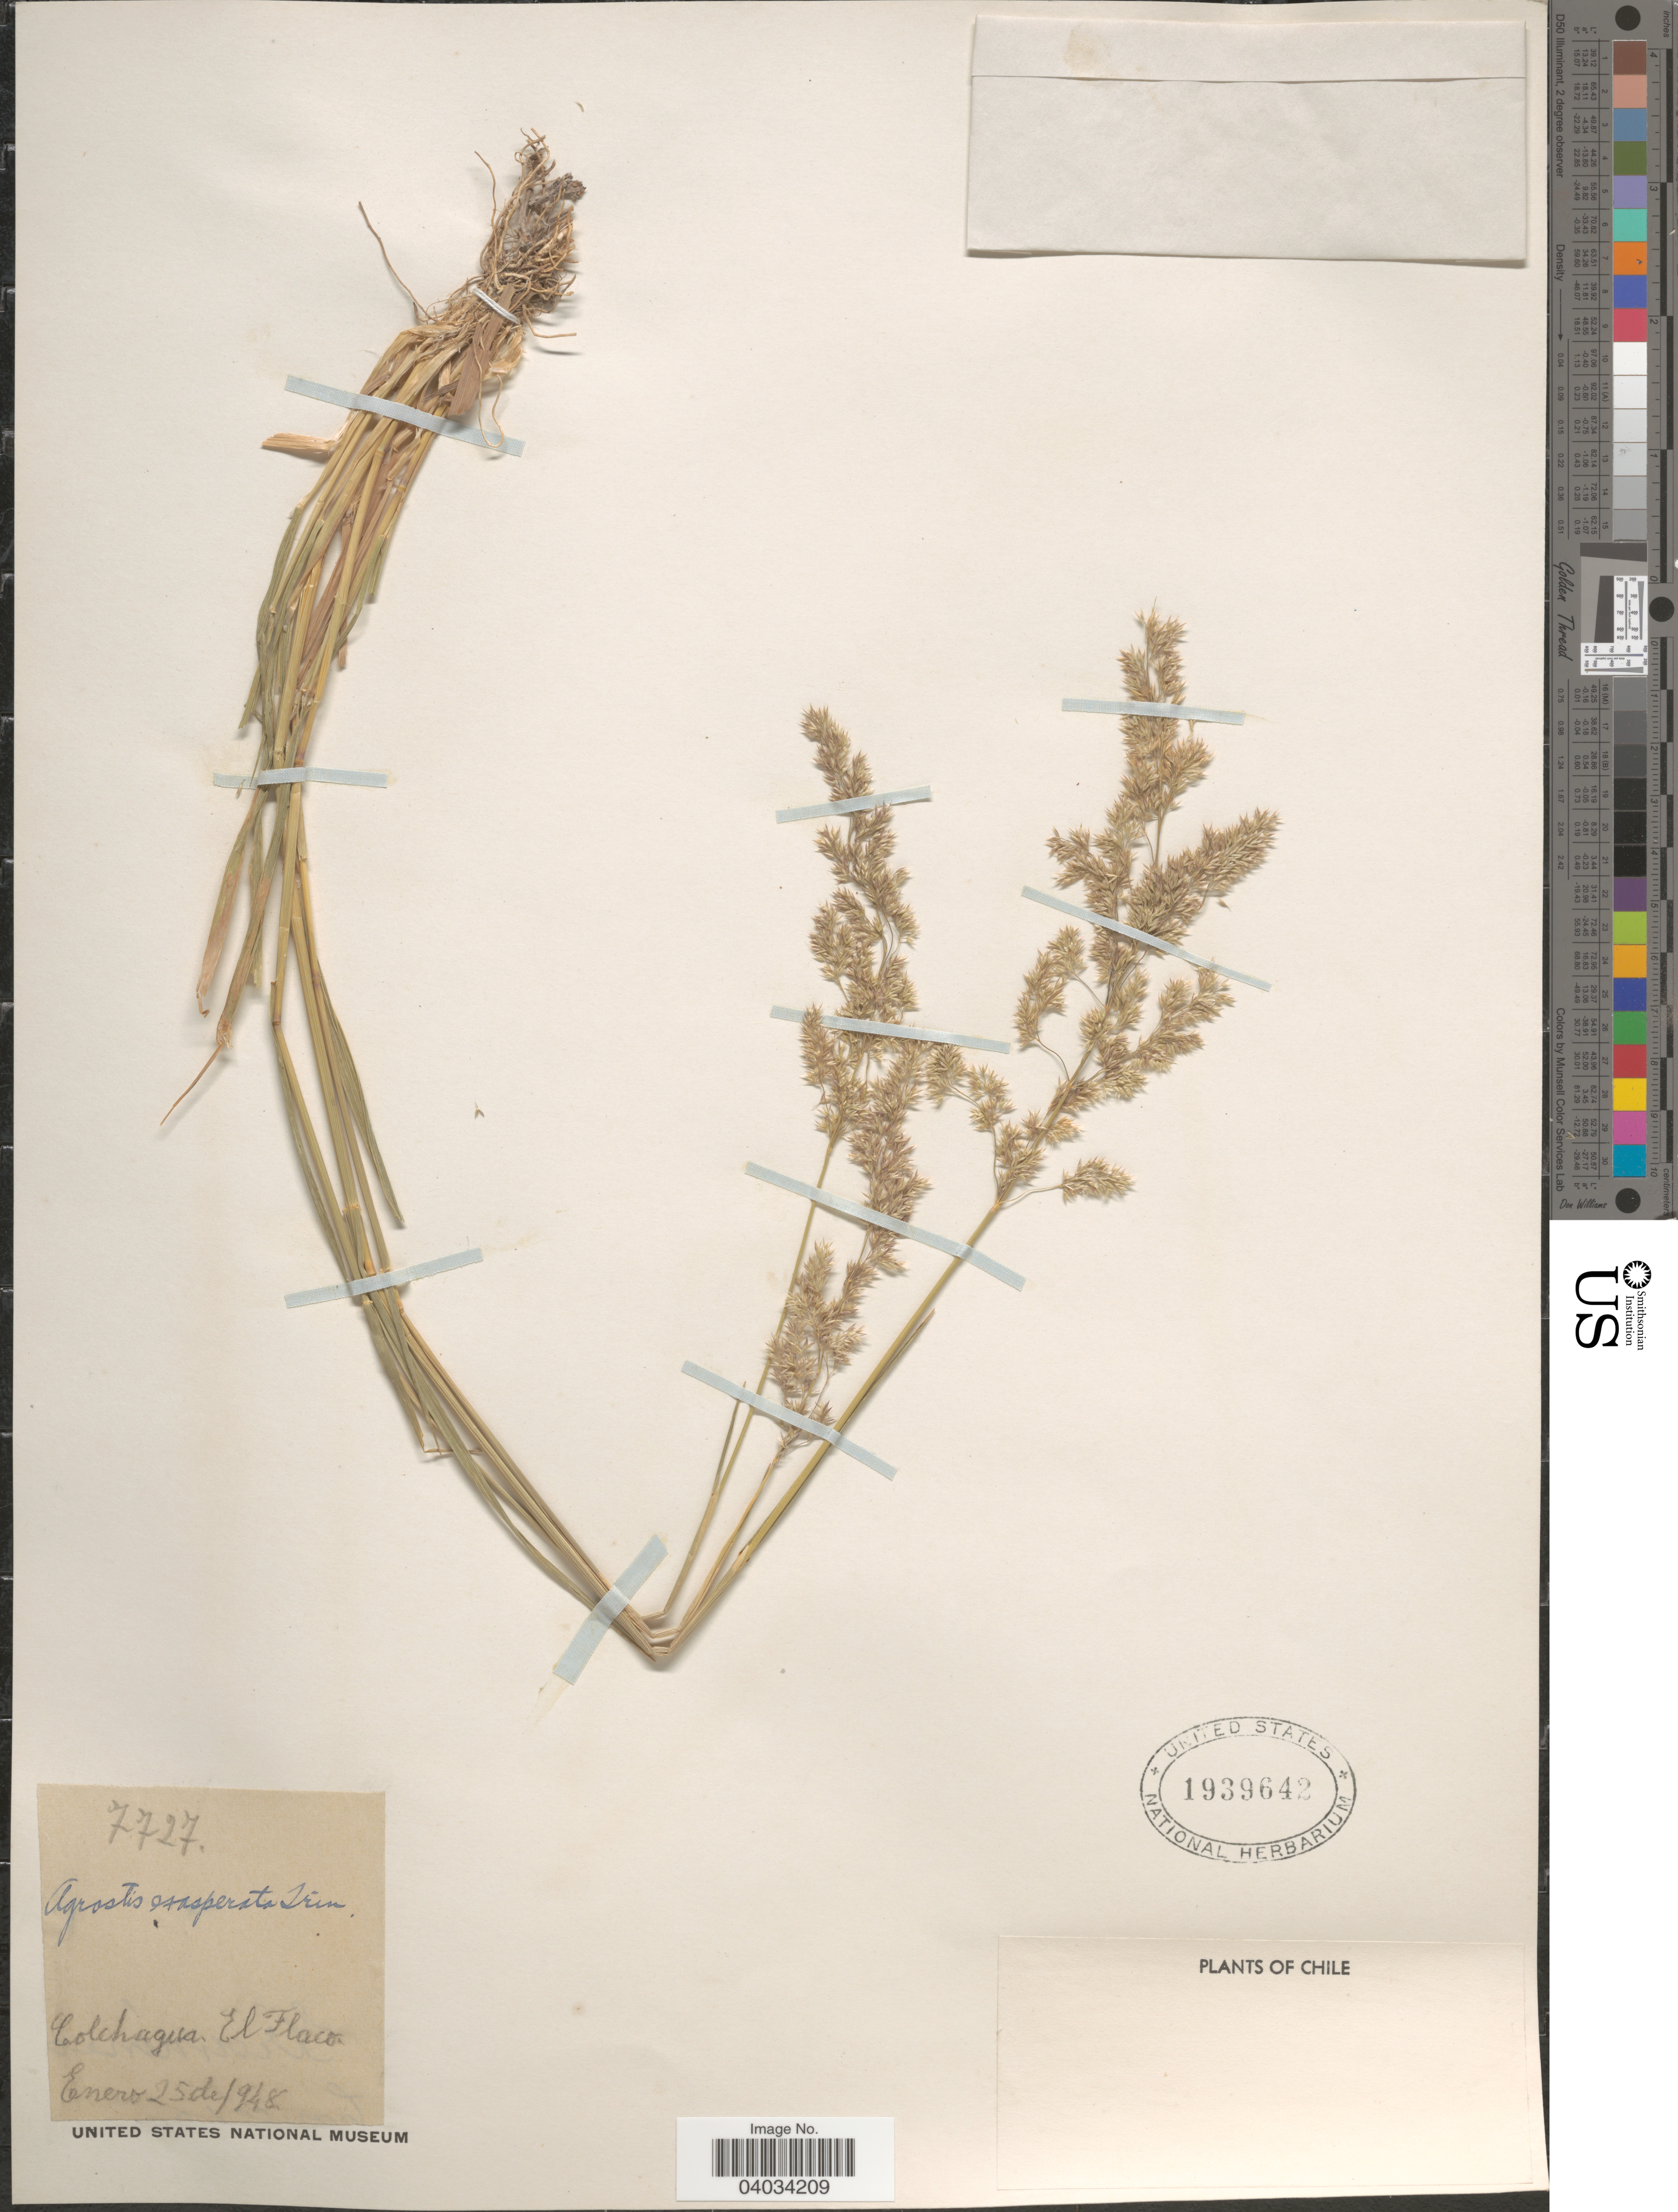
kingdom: Plantae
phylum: Tracheophyta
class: Liliopsida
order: Poales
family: Poaceae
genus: Polypogon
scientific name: Polypogon exasperatus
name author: (Trin.) Renvoize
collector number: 7727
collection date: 1948-01-25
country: Chile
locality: Colchagua. El Flaco.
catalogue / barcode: US 1939642